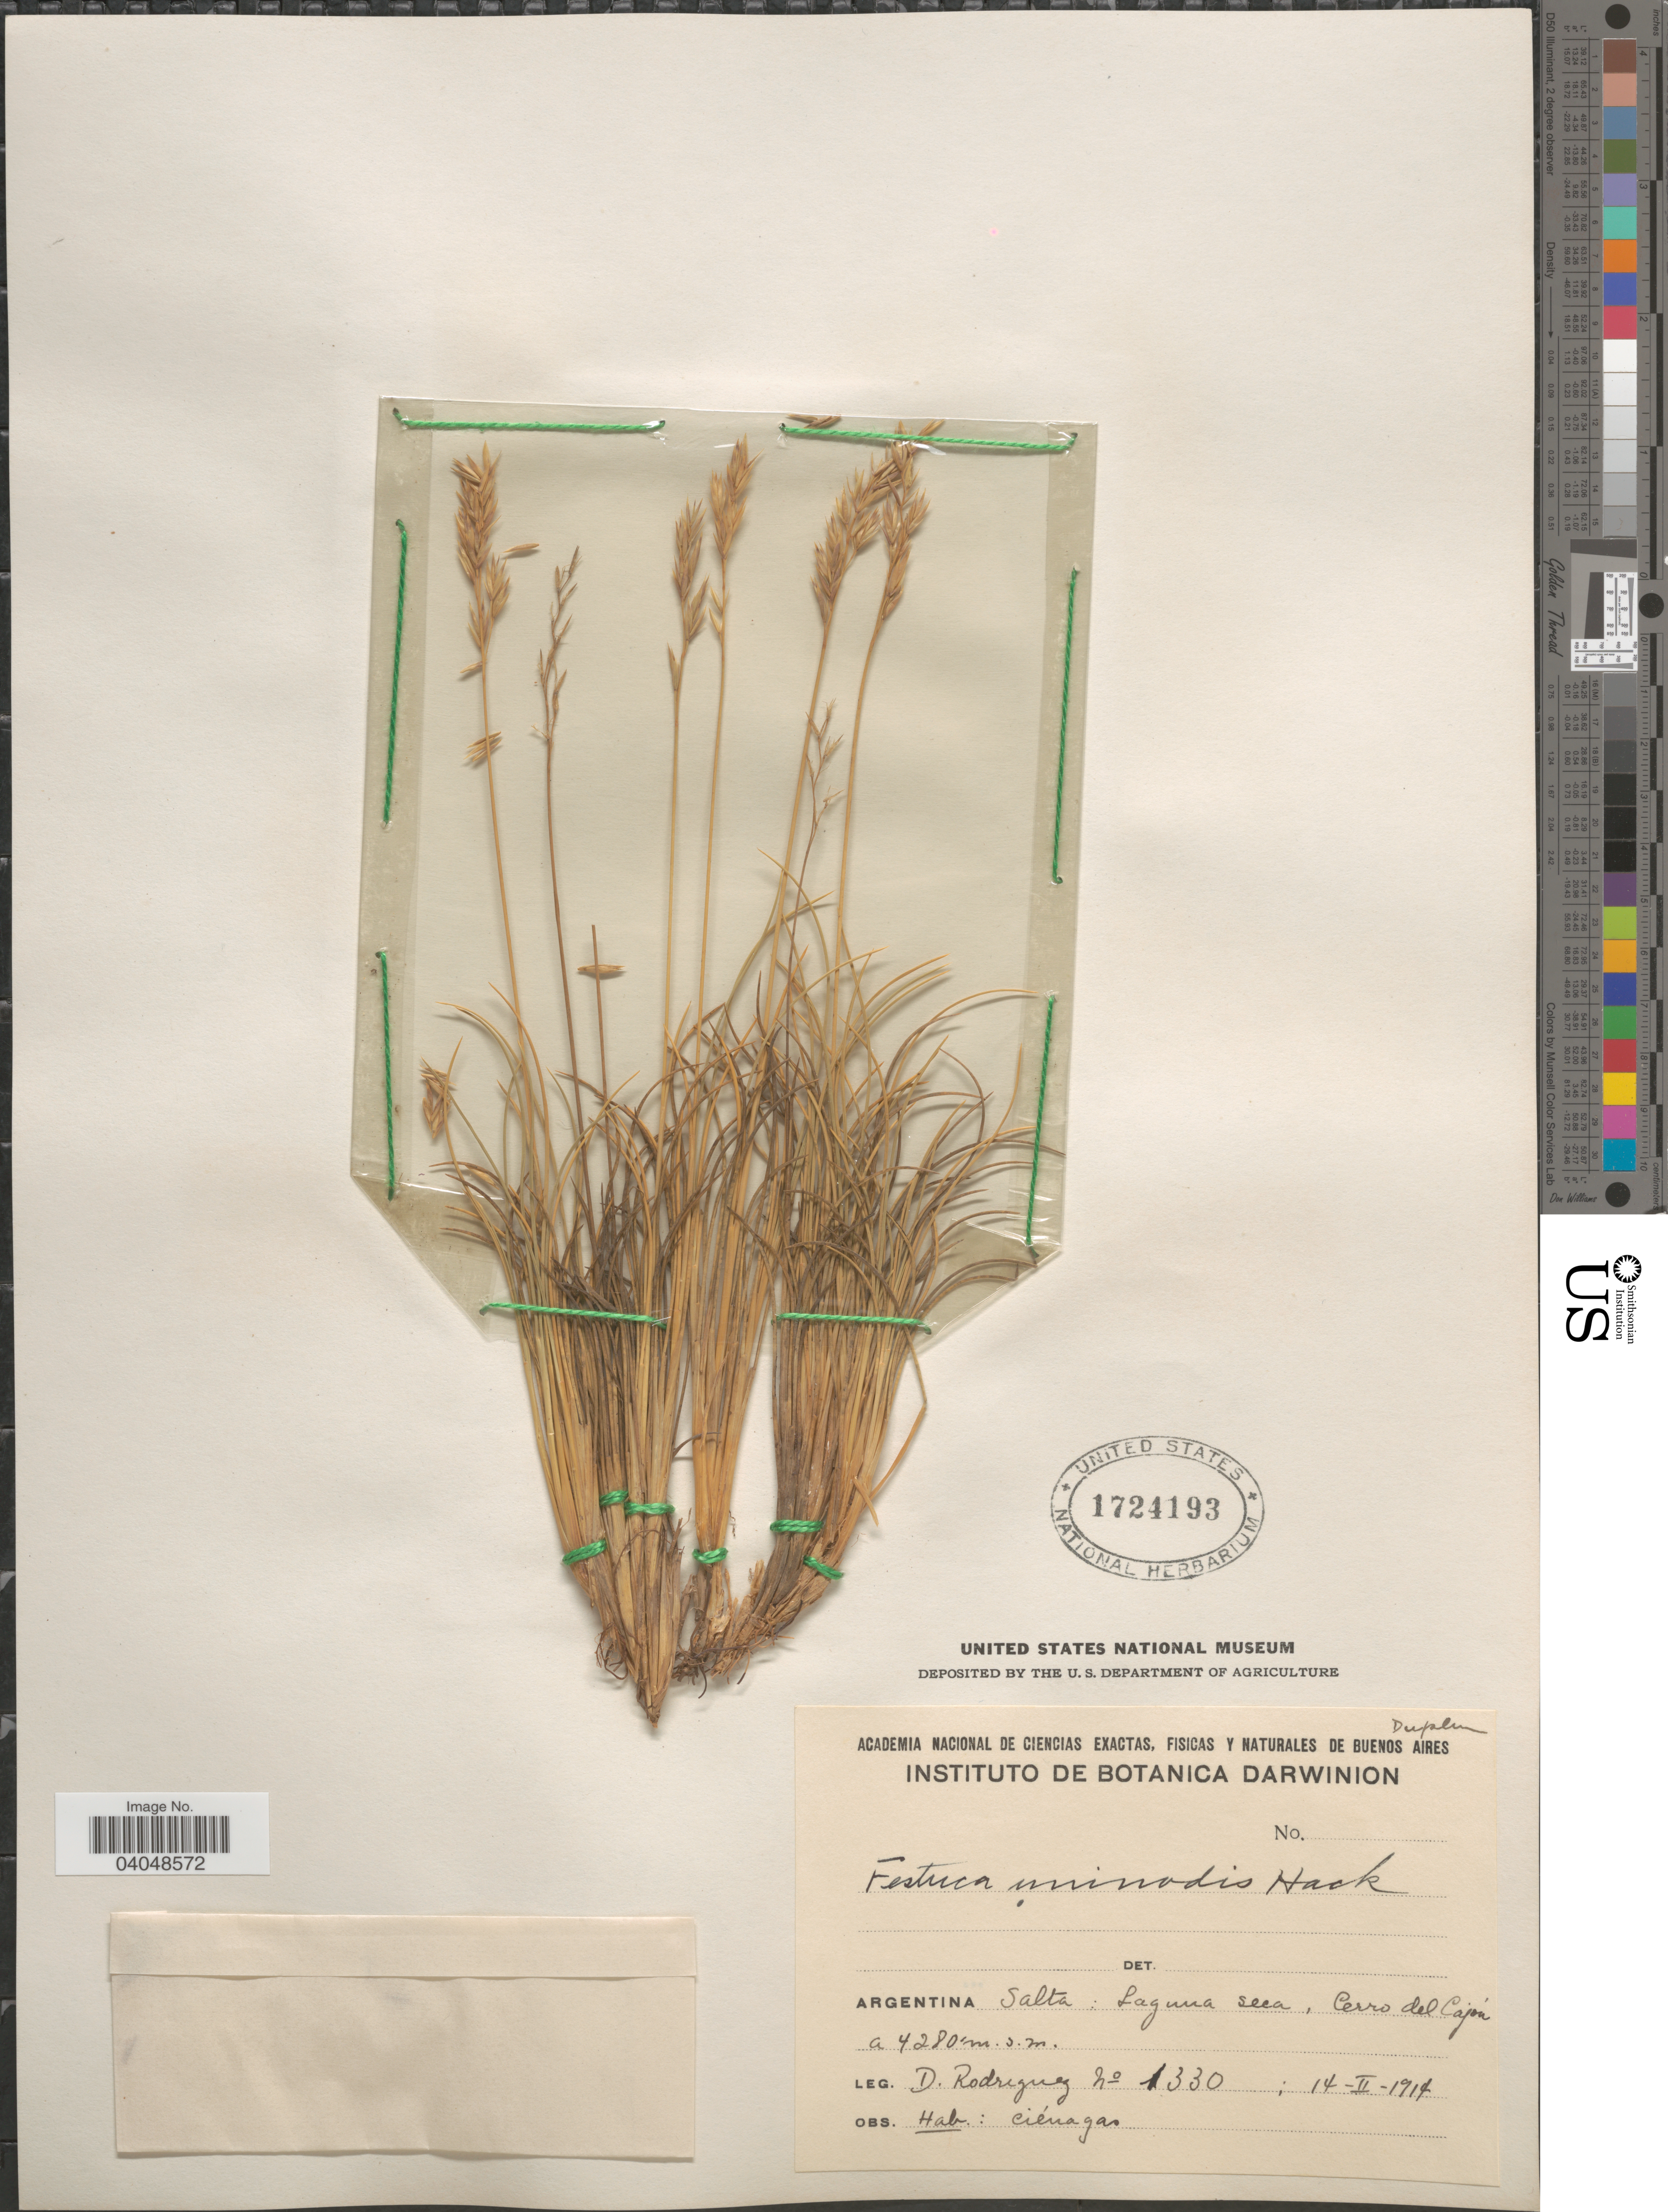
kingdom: Plantae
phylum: Tracheophyta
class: Liliopsida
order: Poales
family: Poaceae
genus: Festuca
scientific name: Festuca uninodis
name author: Hack.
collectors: D. Rodriguez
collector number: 1330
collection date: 1914-02-14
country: Argentina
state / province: Salta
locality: Laguna seca, Cerro del Cajon.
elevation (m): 4280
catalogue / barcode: US 1724193